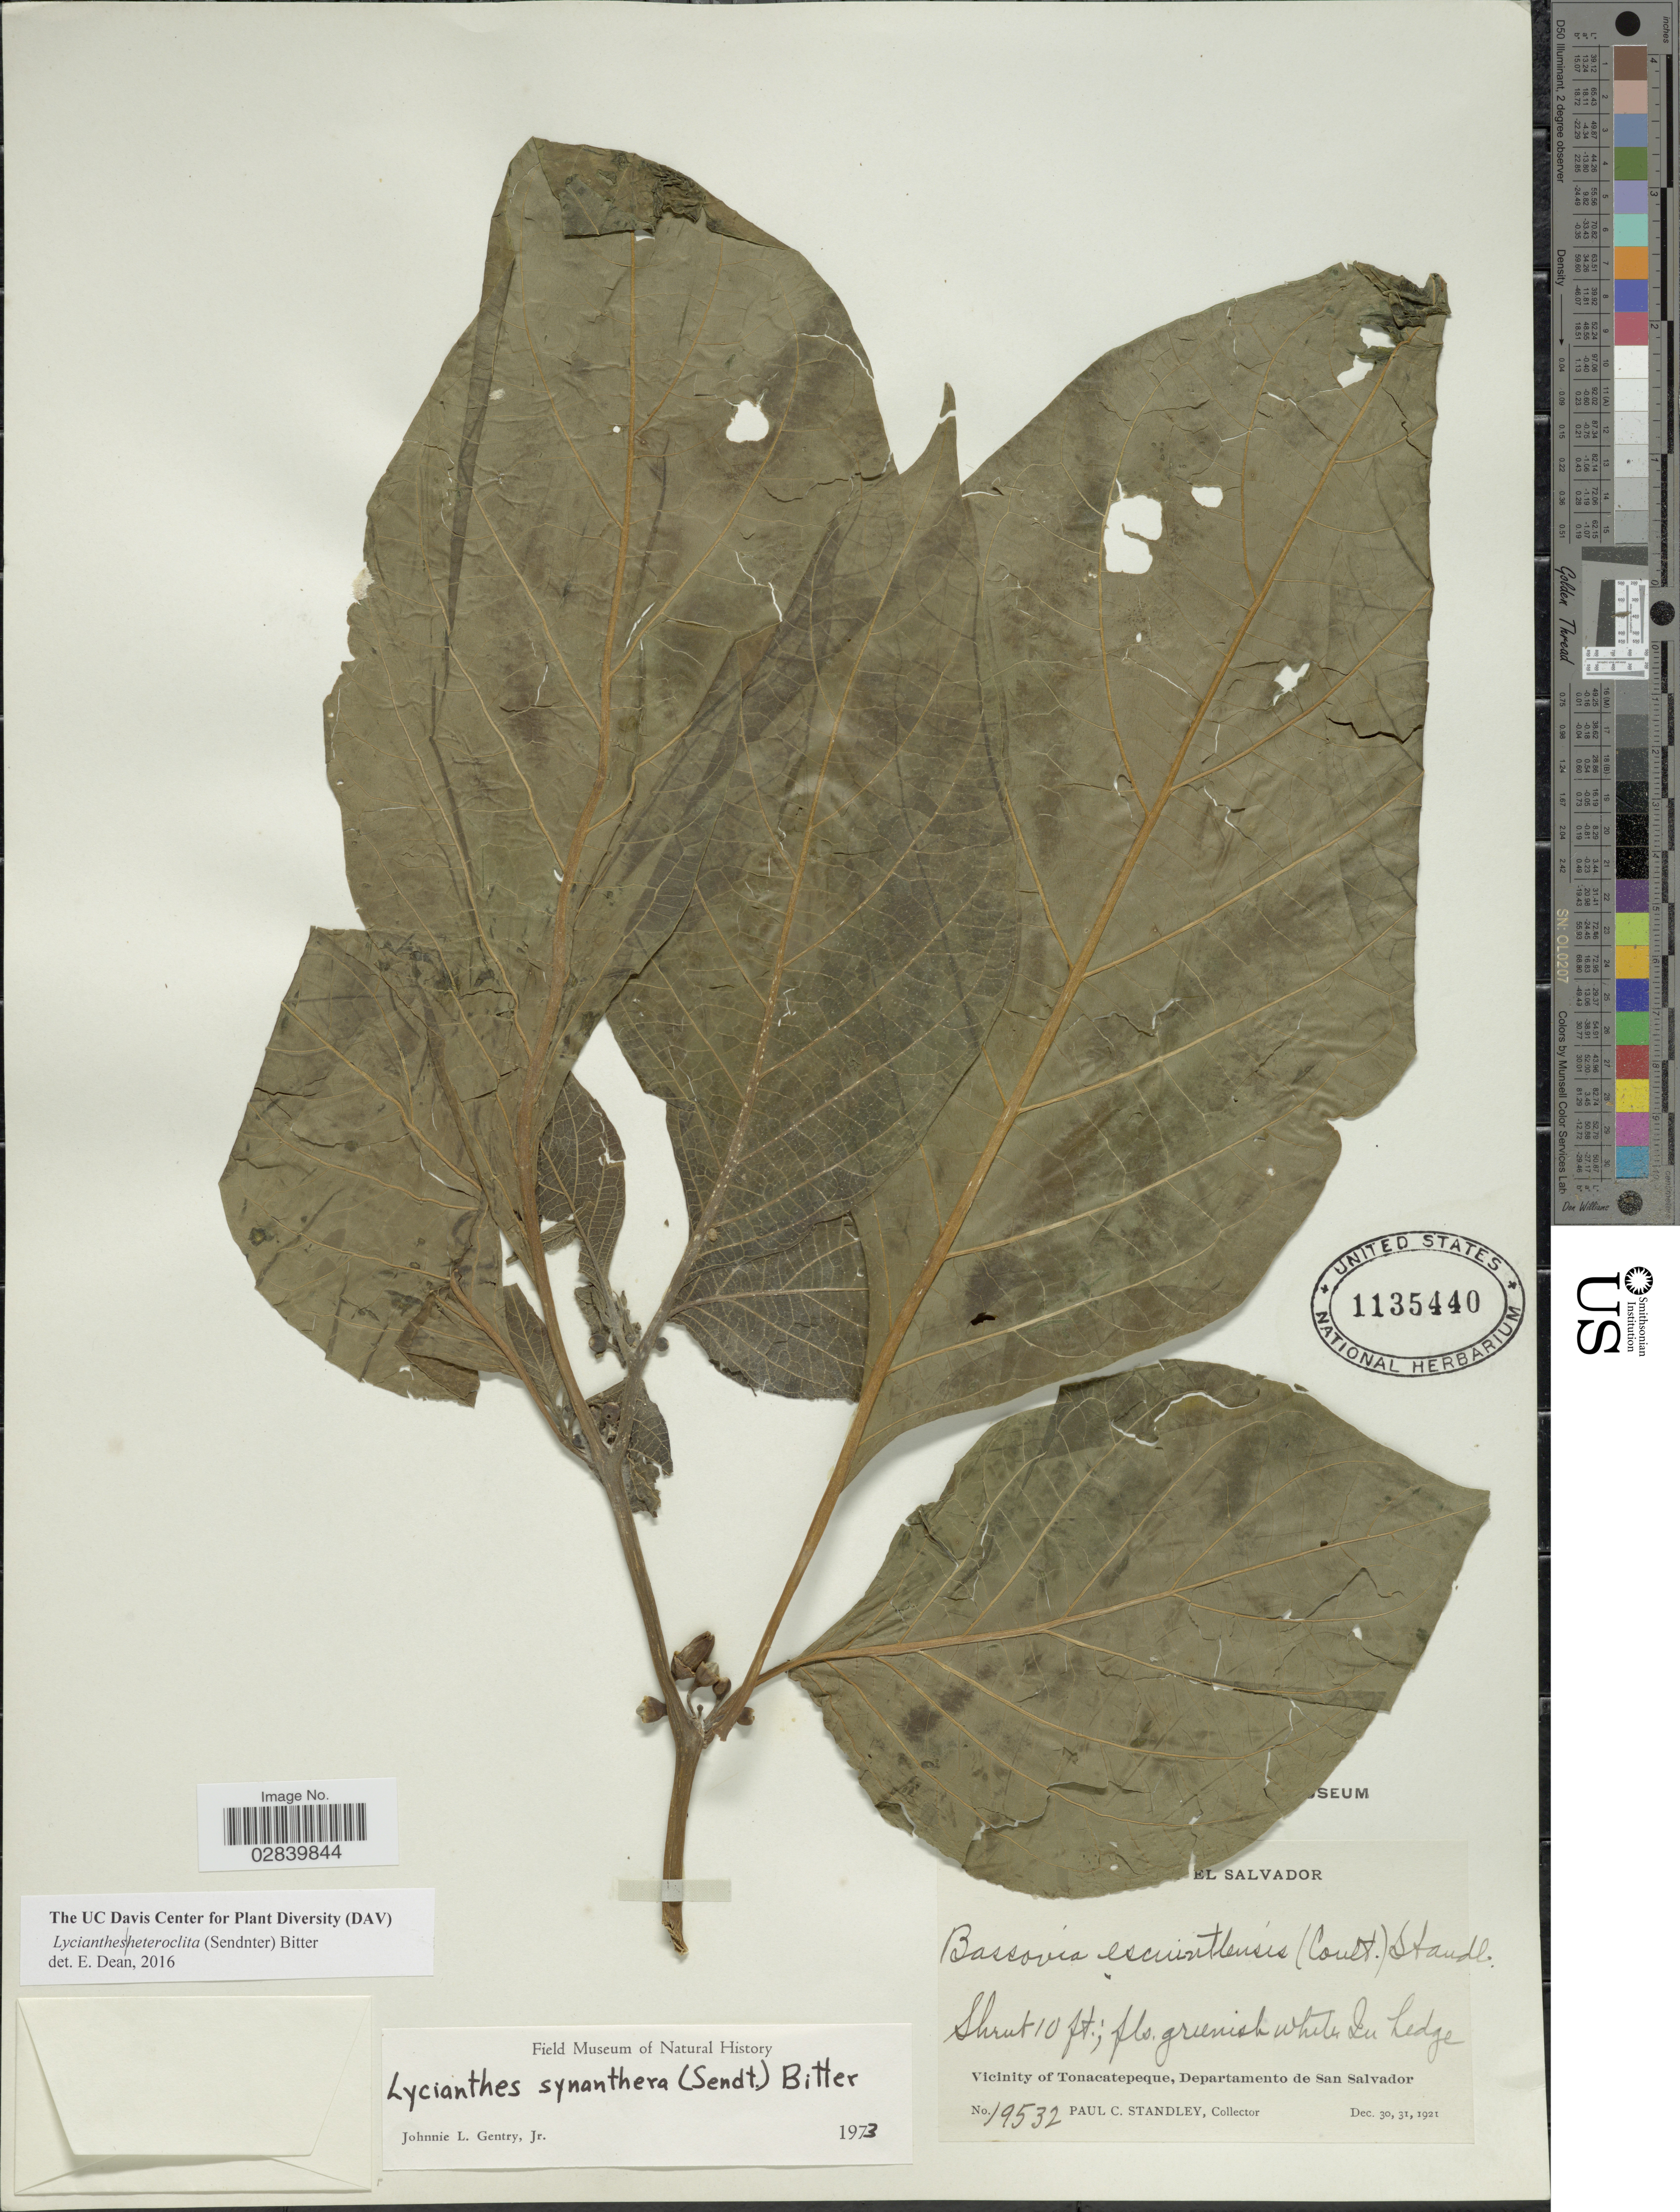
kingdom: Plantae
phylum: Tracheophyta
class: Magnoliopsida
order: Solanales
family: Solanaceae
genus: Lycianthes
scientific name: Lycianthes heteroclita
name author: (Sendtn.) Bitter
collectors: P. C. Standley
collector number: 19532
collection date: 1921-12-30/1921-12-31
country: El Salvador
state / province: San Salvador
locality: Vicinity of Tonacatepeque, Departamento de San Salvador.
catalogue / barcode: US 1135440